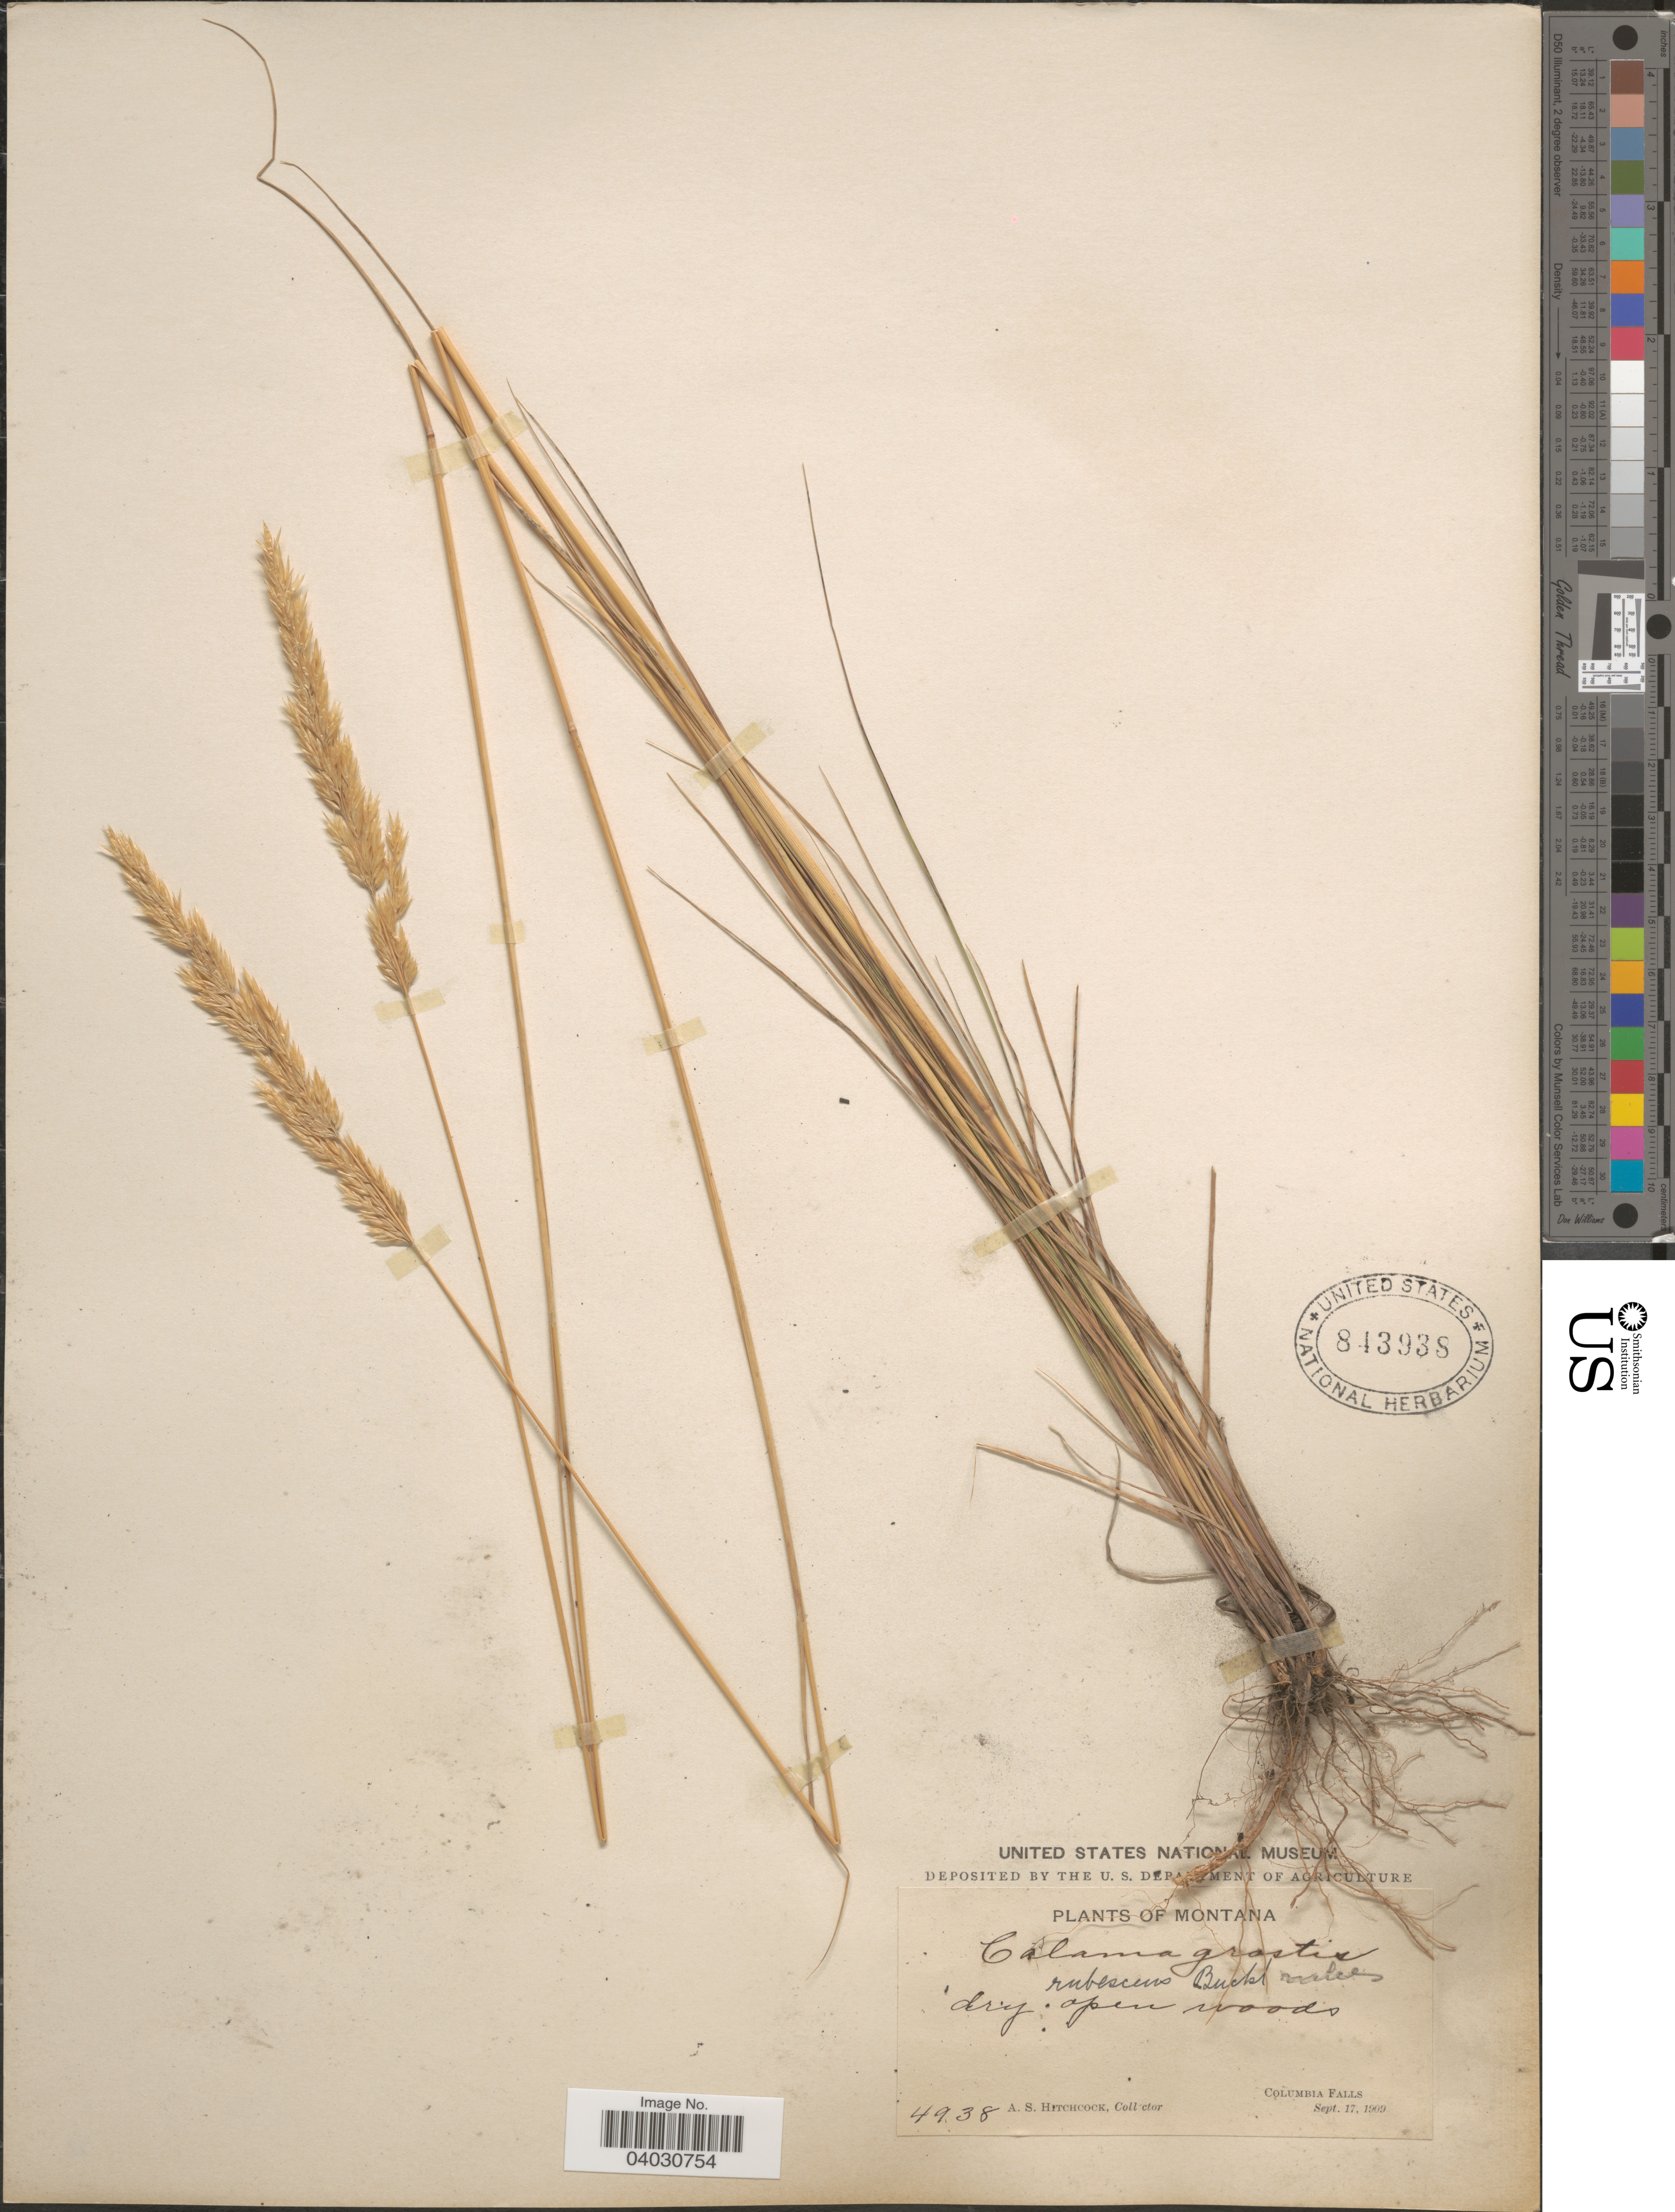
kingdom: Plantae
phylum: Tracheophyta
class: Liliopsida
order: Poales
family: Poaceae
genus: Calamagrostis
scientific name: Calamagrostis rubescens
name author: Buckley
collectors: A. S. Hitchcock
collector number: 4938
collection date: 1909-09-17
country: United States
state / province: Montana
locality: Columbia Falls.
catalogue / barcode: US 843938